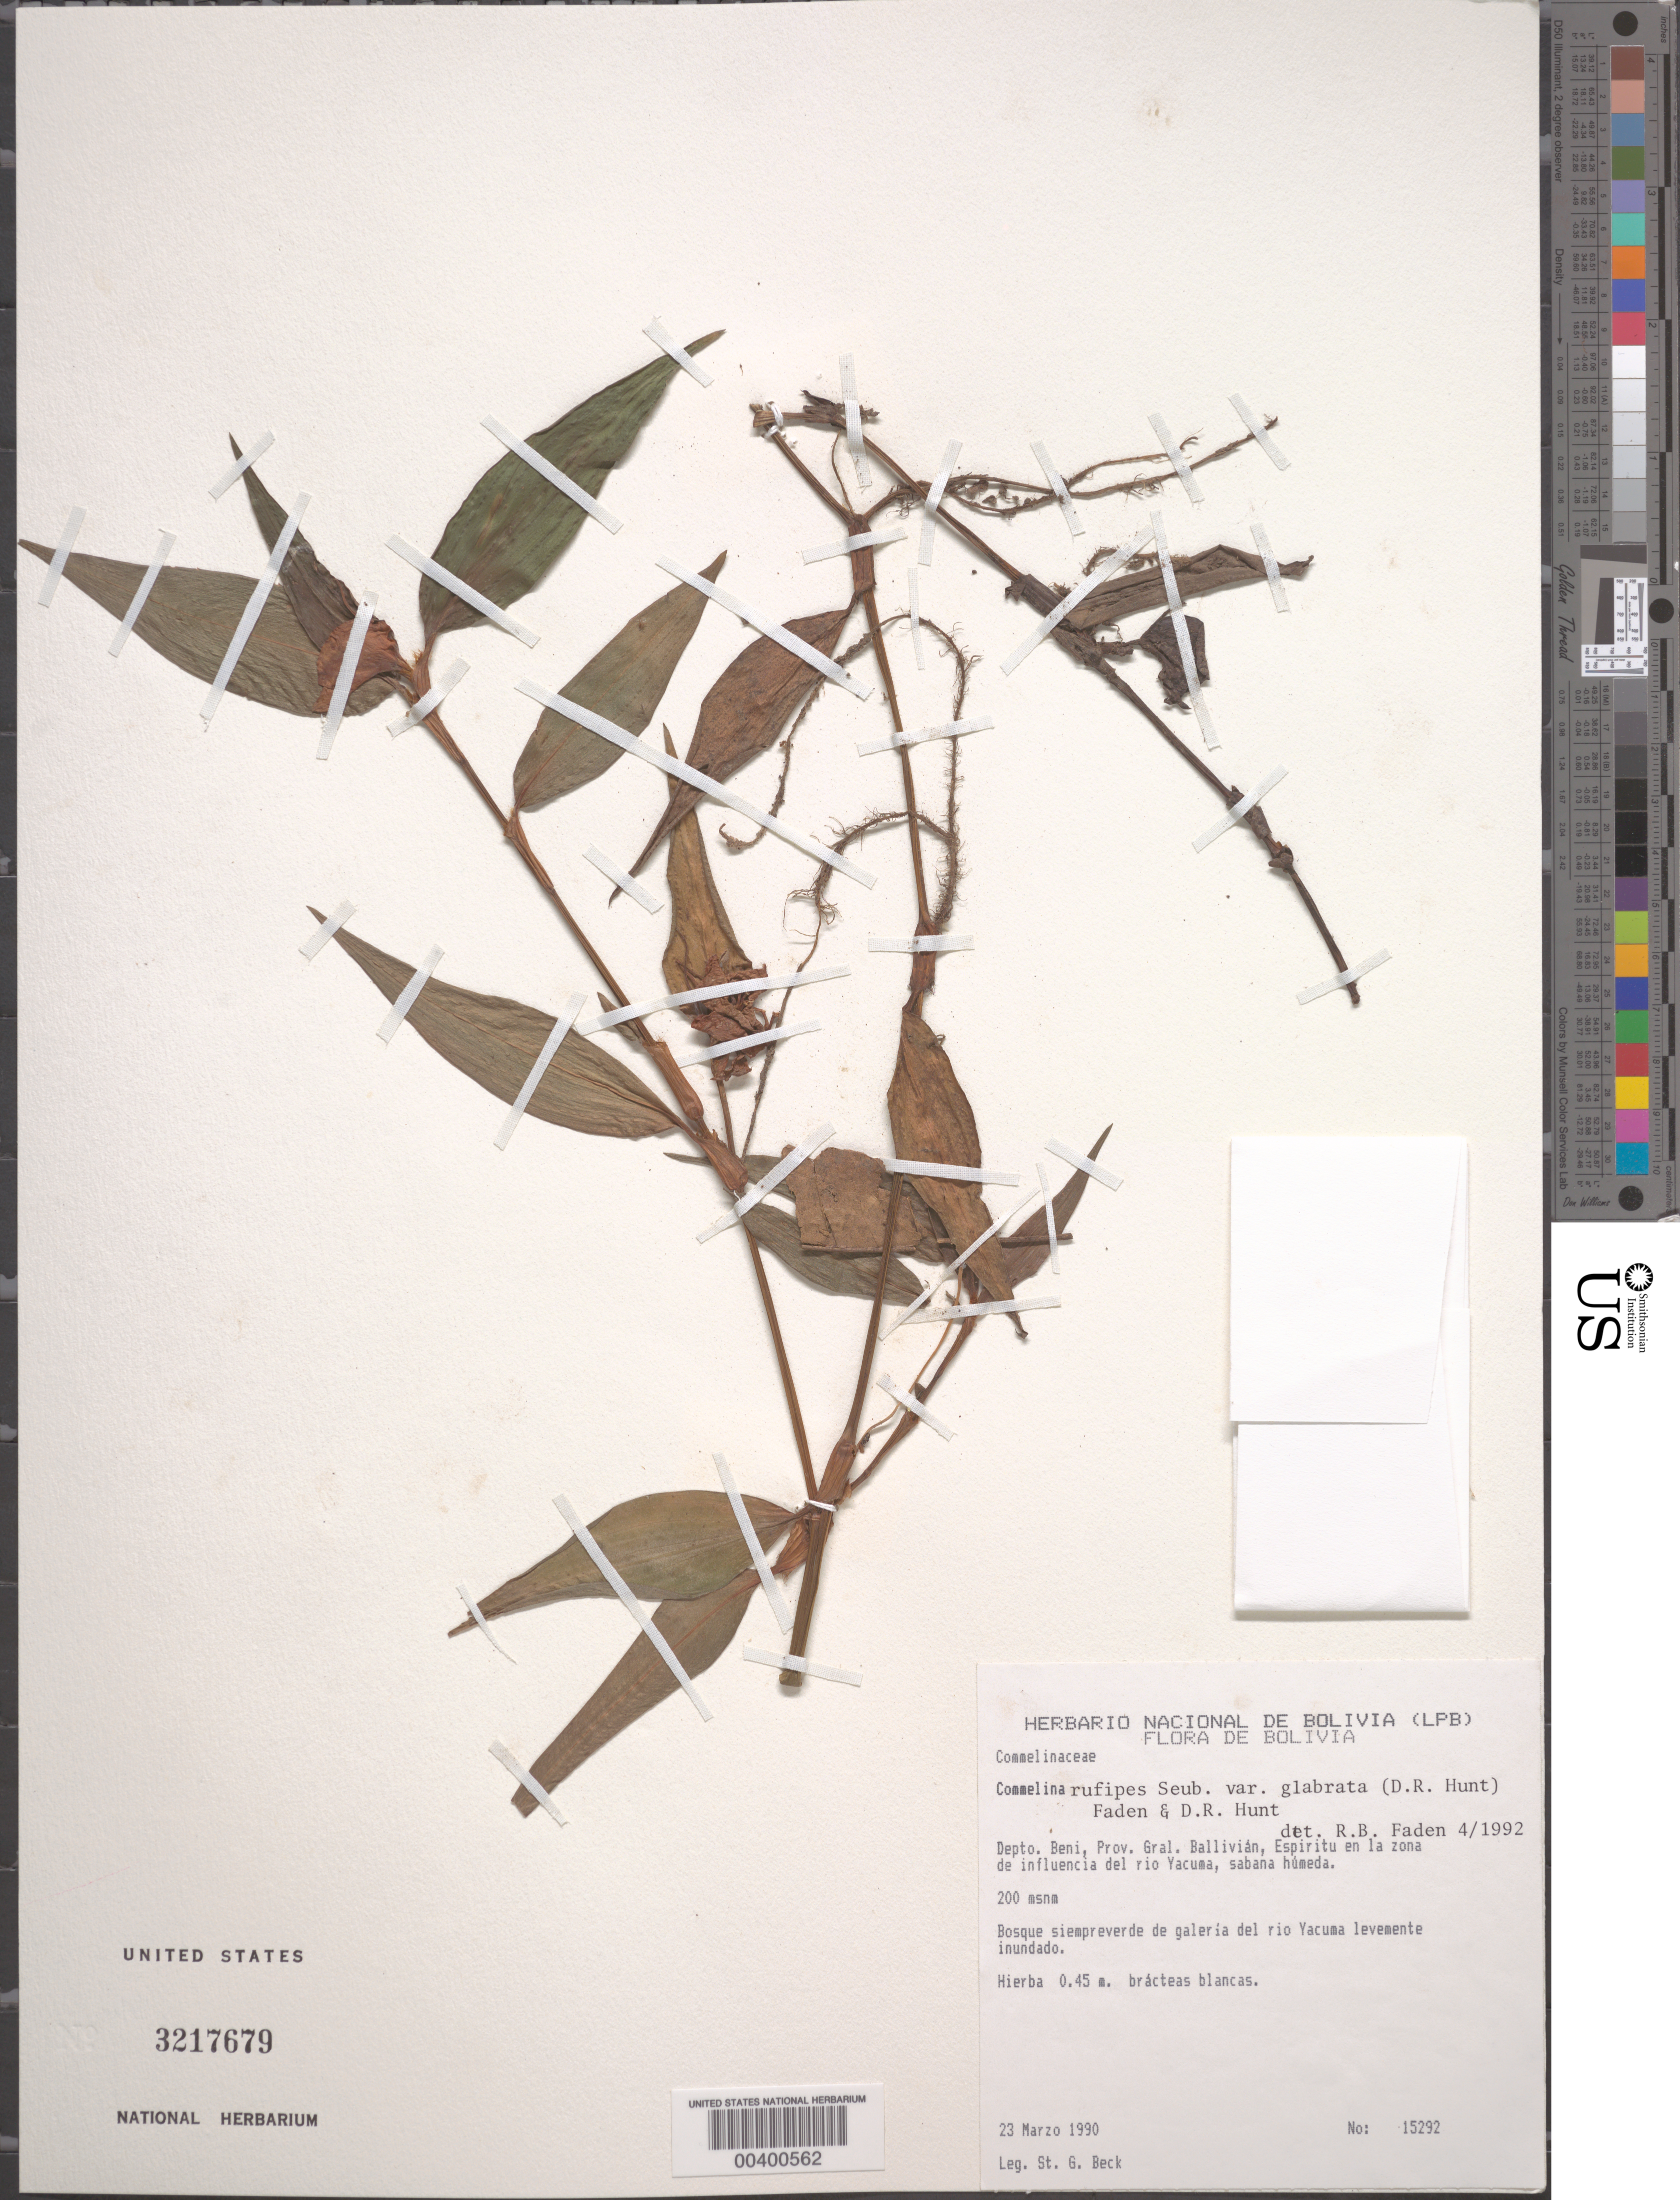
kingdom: Plantae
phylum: Tracheophyta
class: Liliopsida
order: Commelinales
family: Commelinaceae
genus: Commelina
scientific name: Commelina rufipes var. glabrata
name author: (D.R. Hunt) Faden & D.R. Hunt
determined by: Faden, Robert B., (US), Smithsonian Institution - National Museum of Natural History (UNITED STATES)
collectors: S. G. Beck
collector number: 15292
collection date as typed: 23 Mar 1990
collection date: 1990-03-23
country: Bolivia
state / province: Beni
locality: Yacuma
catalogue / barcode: US 3217679